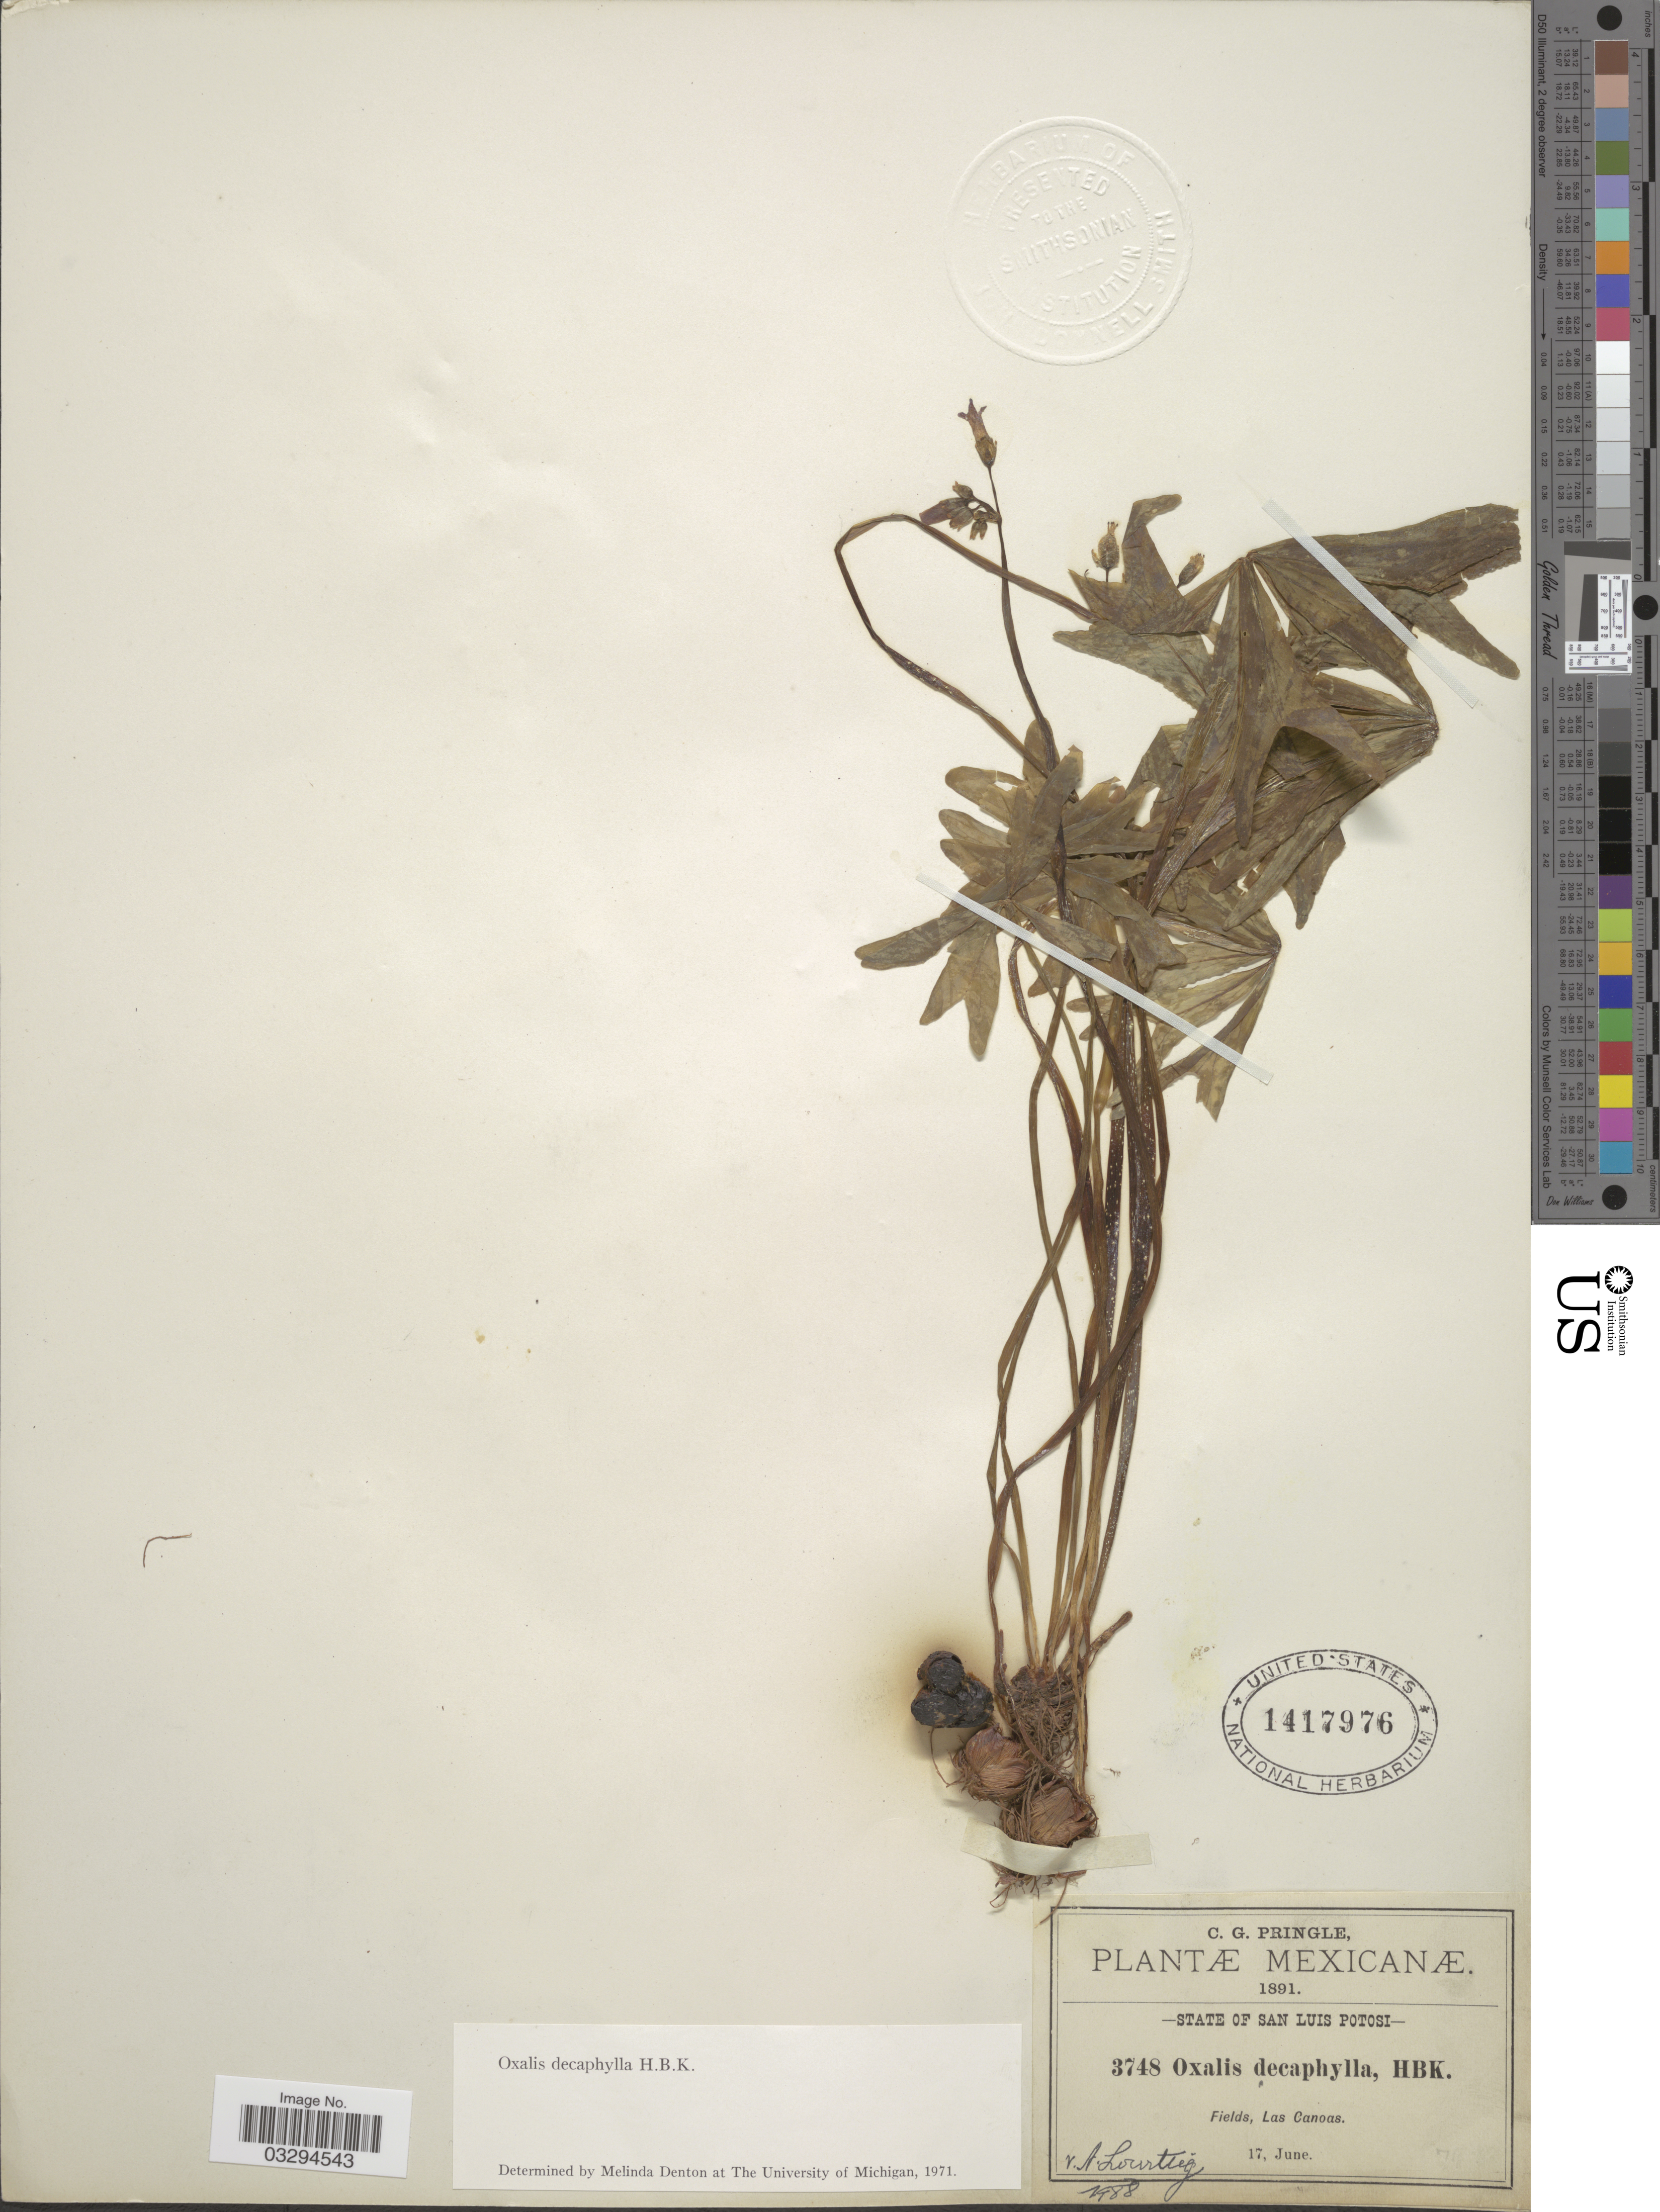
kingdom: Plantae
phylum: Tracheophyta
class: Magnoliopsida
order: Oxalidales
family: Oxalidaceae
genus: Oxalis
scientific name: Oxalis decaphylla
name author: Kunth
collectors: C. G. Pringle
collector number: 3748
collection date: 1891-06-17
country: Mexico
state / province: San Luis Potosí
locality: Fields, Las Canoas.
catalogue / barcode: US 1417976